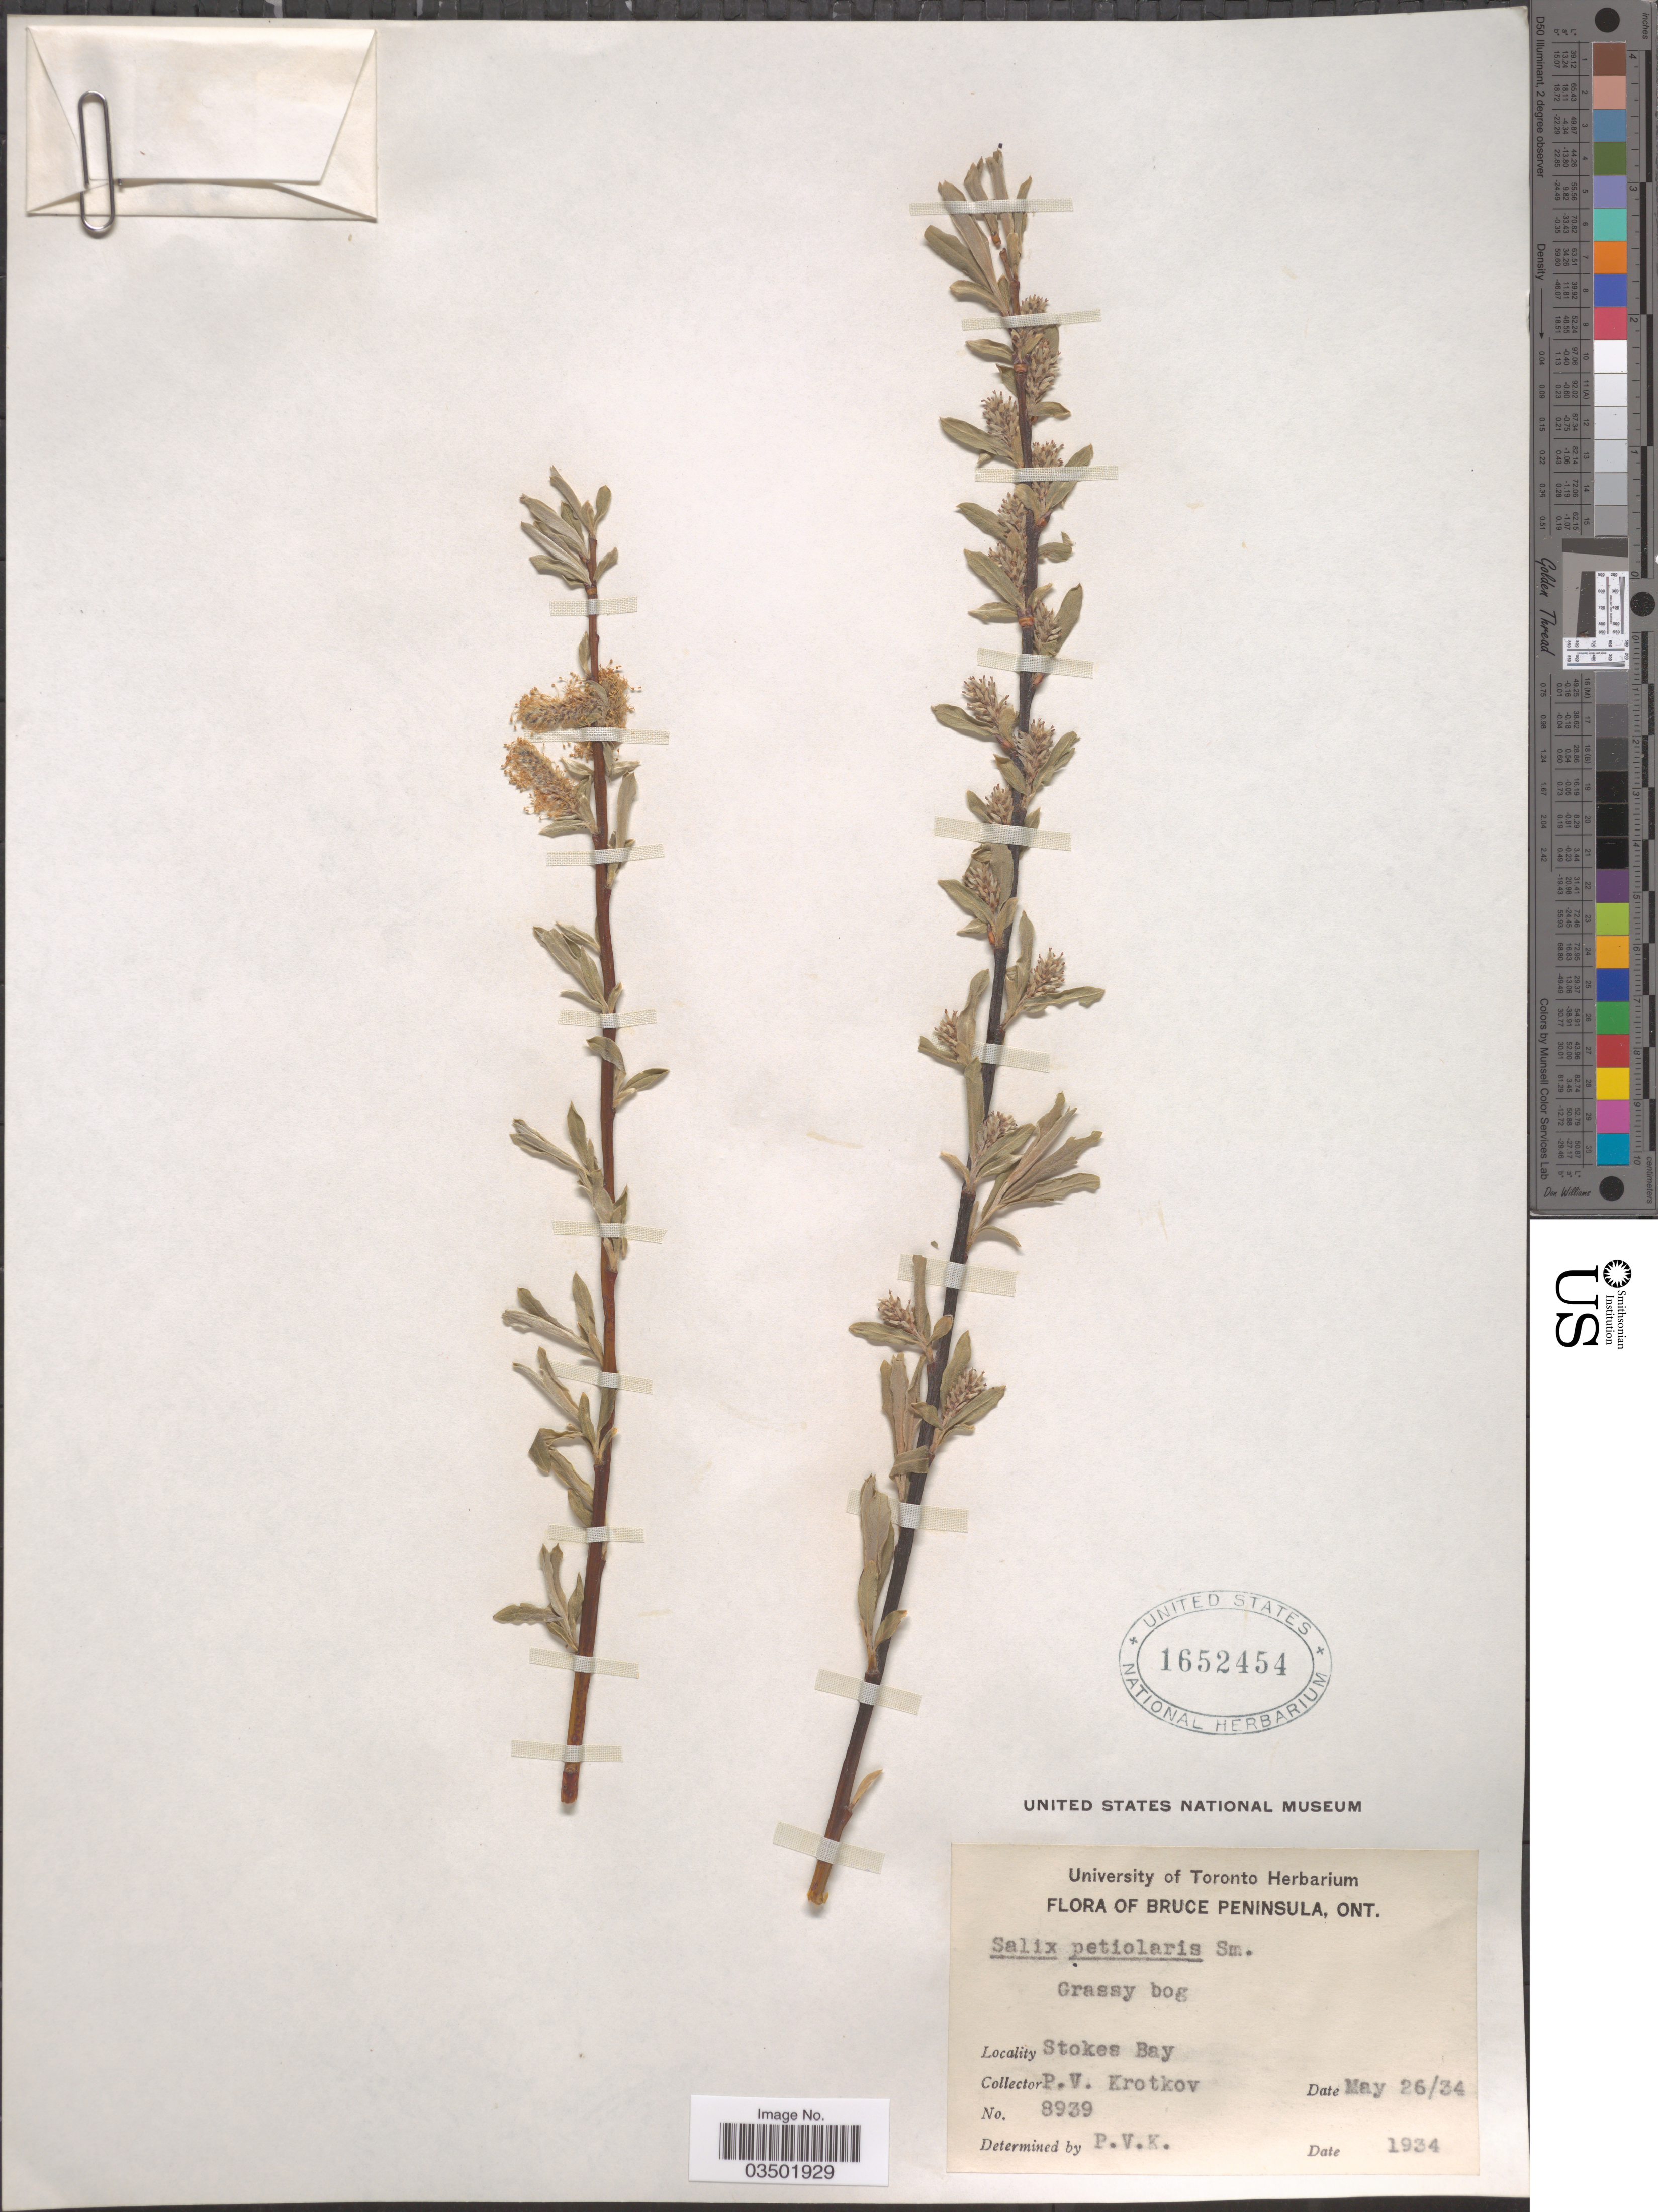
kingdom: Plantae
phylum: Tracheophyta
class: Magnoliopsida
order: Malpighiales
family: Salicaceae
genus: Salix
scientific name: Salix petiolaris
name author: Sm.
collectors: P. V. Krotkov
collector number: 8939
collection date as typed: Transcribed d/m/y: 26/5/34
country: Canada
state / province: Ontario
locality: Bruce Peninsula. Stokes Bay.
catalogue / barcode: US 1652454